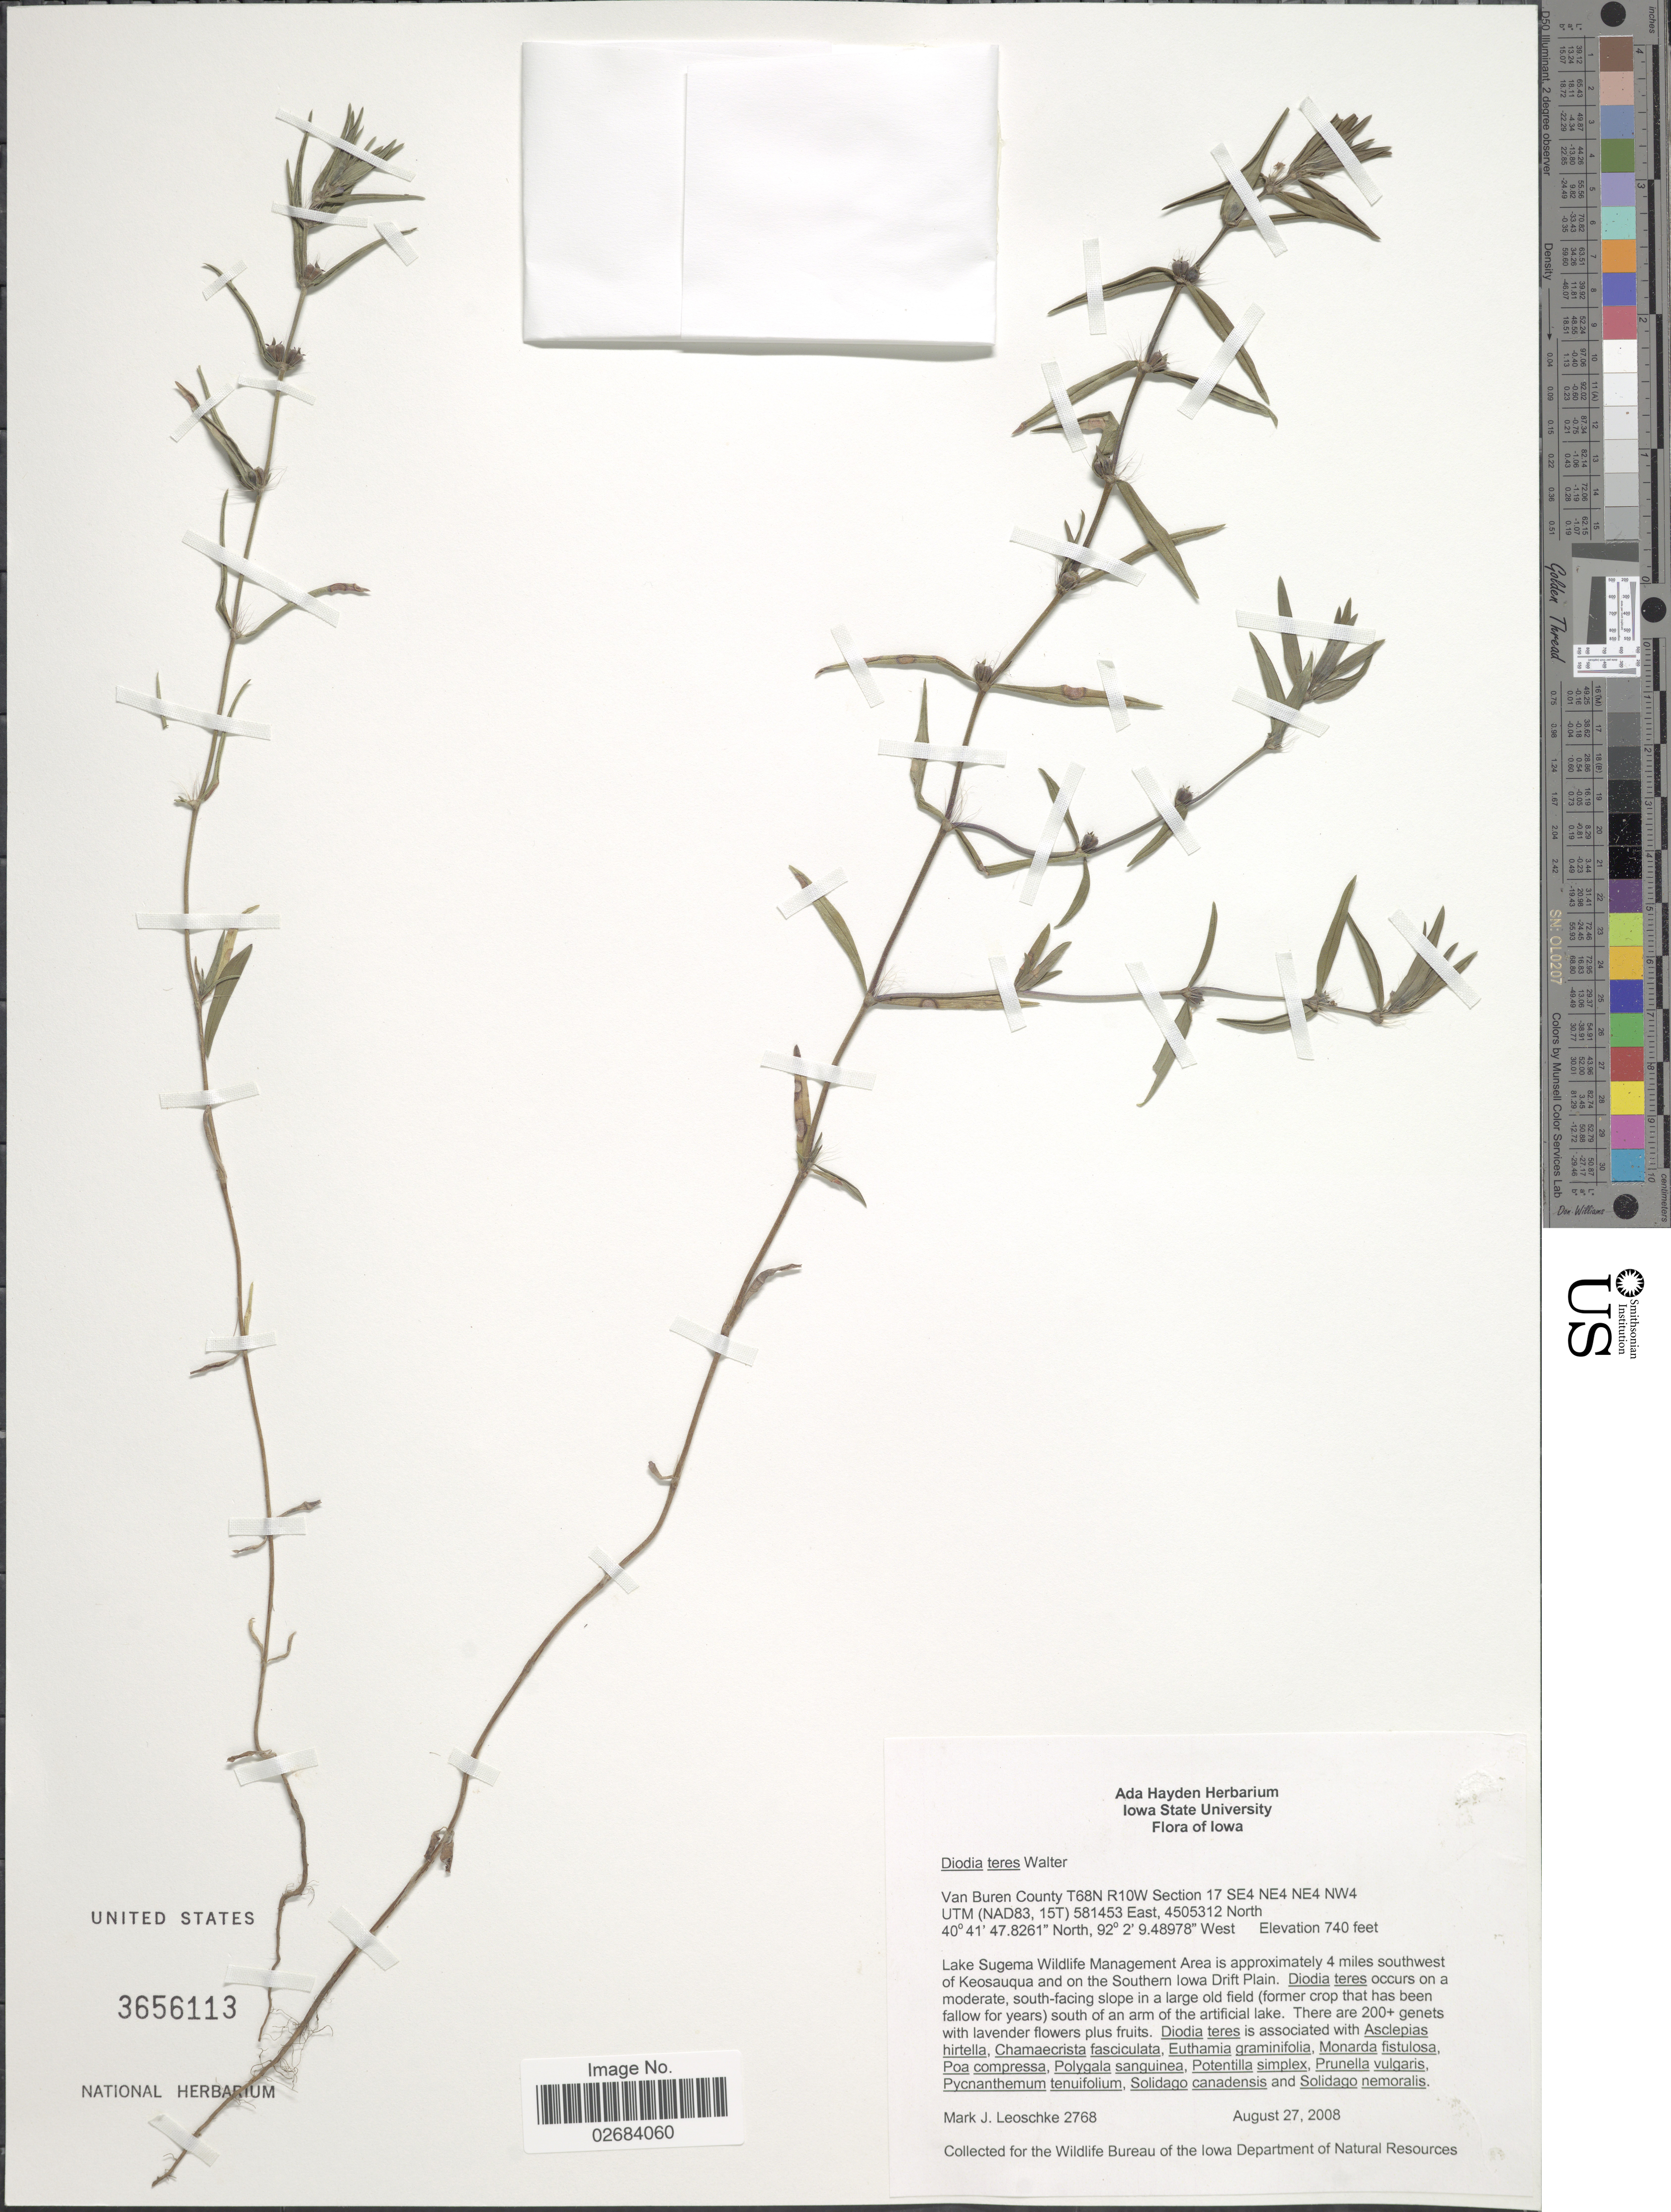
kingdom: Plantae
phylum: Tracheophyta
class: Magnoliopsida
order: Gentianales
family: Rubiaceae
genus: Diodia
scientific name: Diodia teres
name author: Walter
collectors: M. J. Leoschke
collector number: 2768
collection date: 2008-08-27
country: United States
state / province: Iowa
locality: Van Buren County T68N R10W Section 17 SE4 NE4 NE4 NW4, UTM (NAD83, 15T) 581453 East, 4505312 North, Lake Sugema Wildlife Management Area is approximately 4 miles southwest of Keosauqua and on the Southern Iowa Drift Plain.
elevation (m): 226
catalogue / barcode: US 3656113